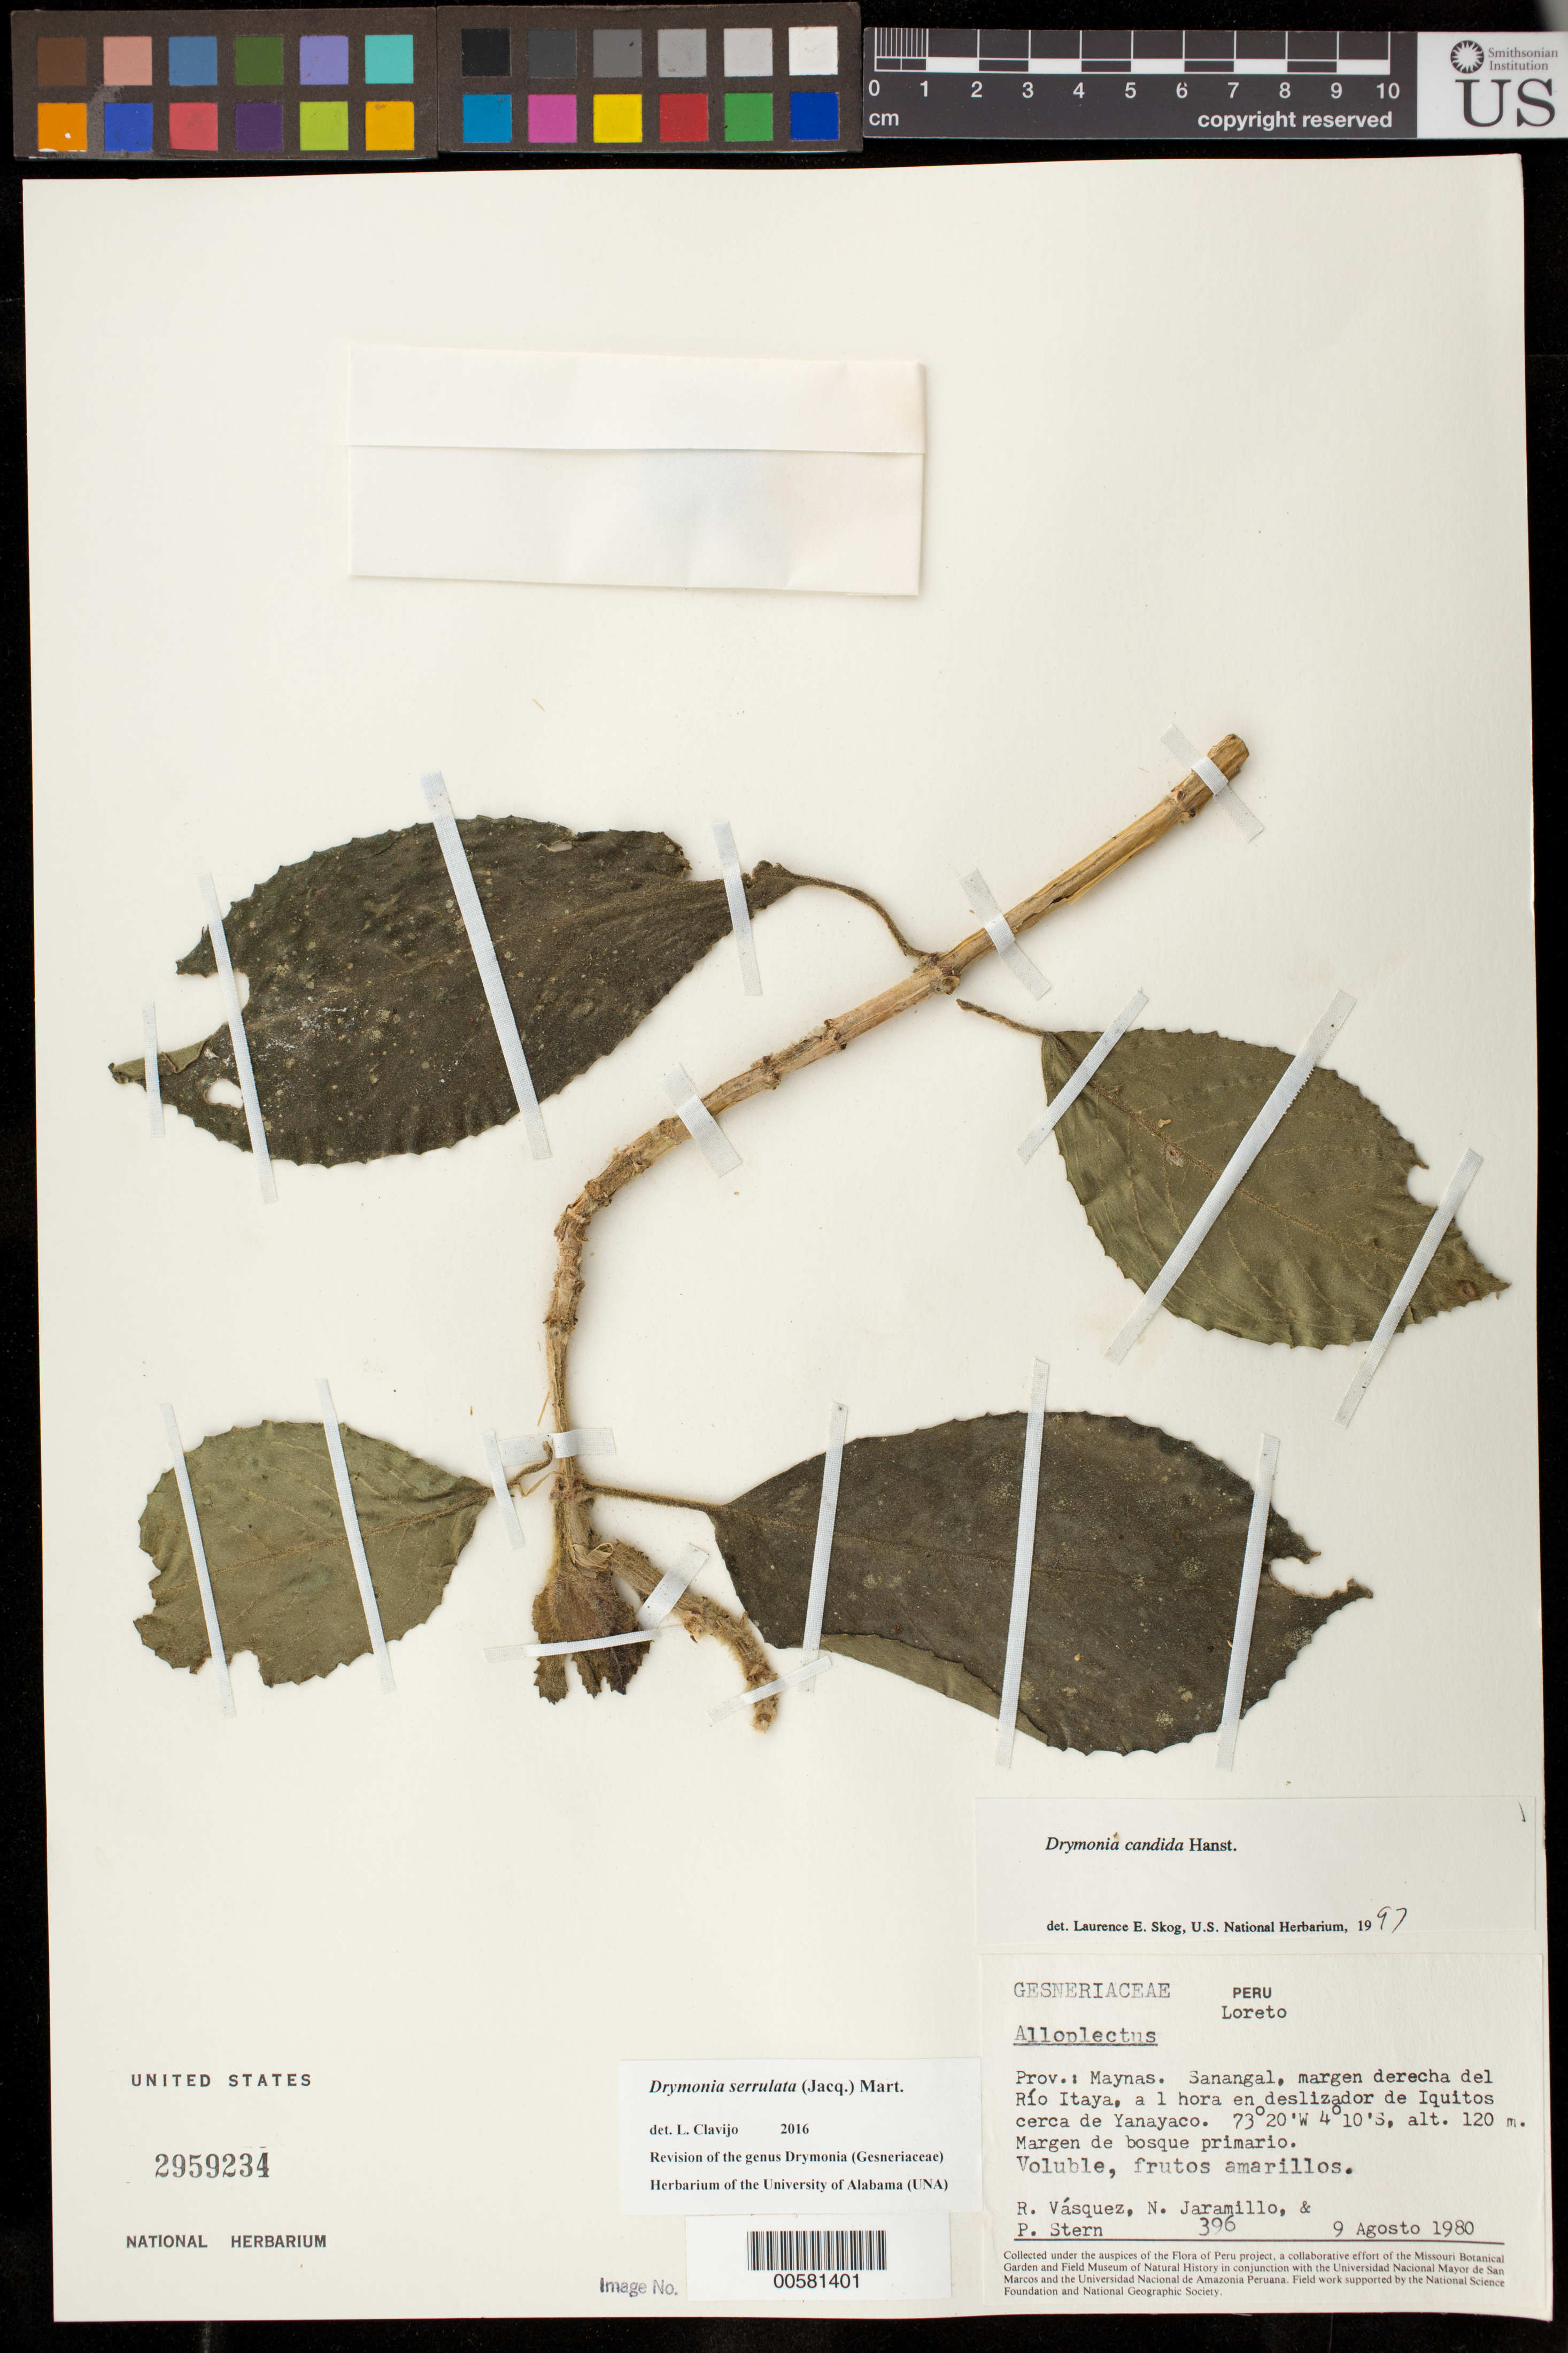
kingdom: Plantae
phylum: Tracheophyta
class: Magnoliopsida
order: Lamiales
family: Gesneriaceae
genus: Drymonia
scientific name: Drymonia serrulata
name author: (Jacq.) Mart.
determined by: Clavijo, L.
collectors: R. Vásquez, N. Jaramillo & P. Stern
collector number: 396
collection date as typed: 09 Aug 1980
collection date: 1980-08-09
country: Peru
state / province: Loreto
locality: Prov. Maynas; Sanangal, margen derecha del Río Itaya, a 1 hora en deslizador de Iquitos cerca de Yanayaco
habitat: Margen de bosque primario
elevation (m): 120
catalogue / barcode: US 2959234